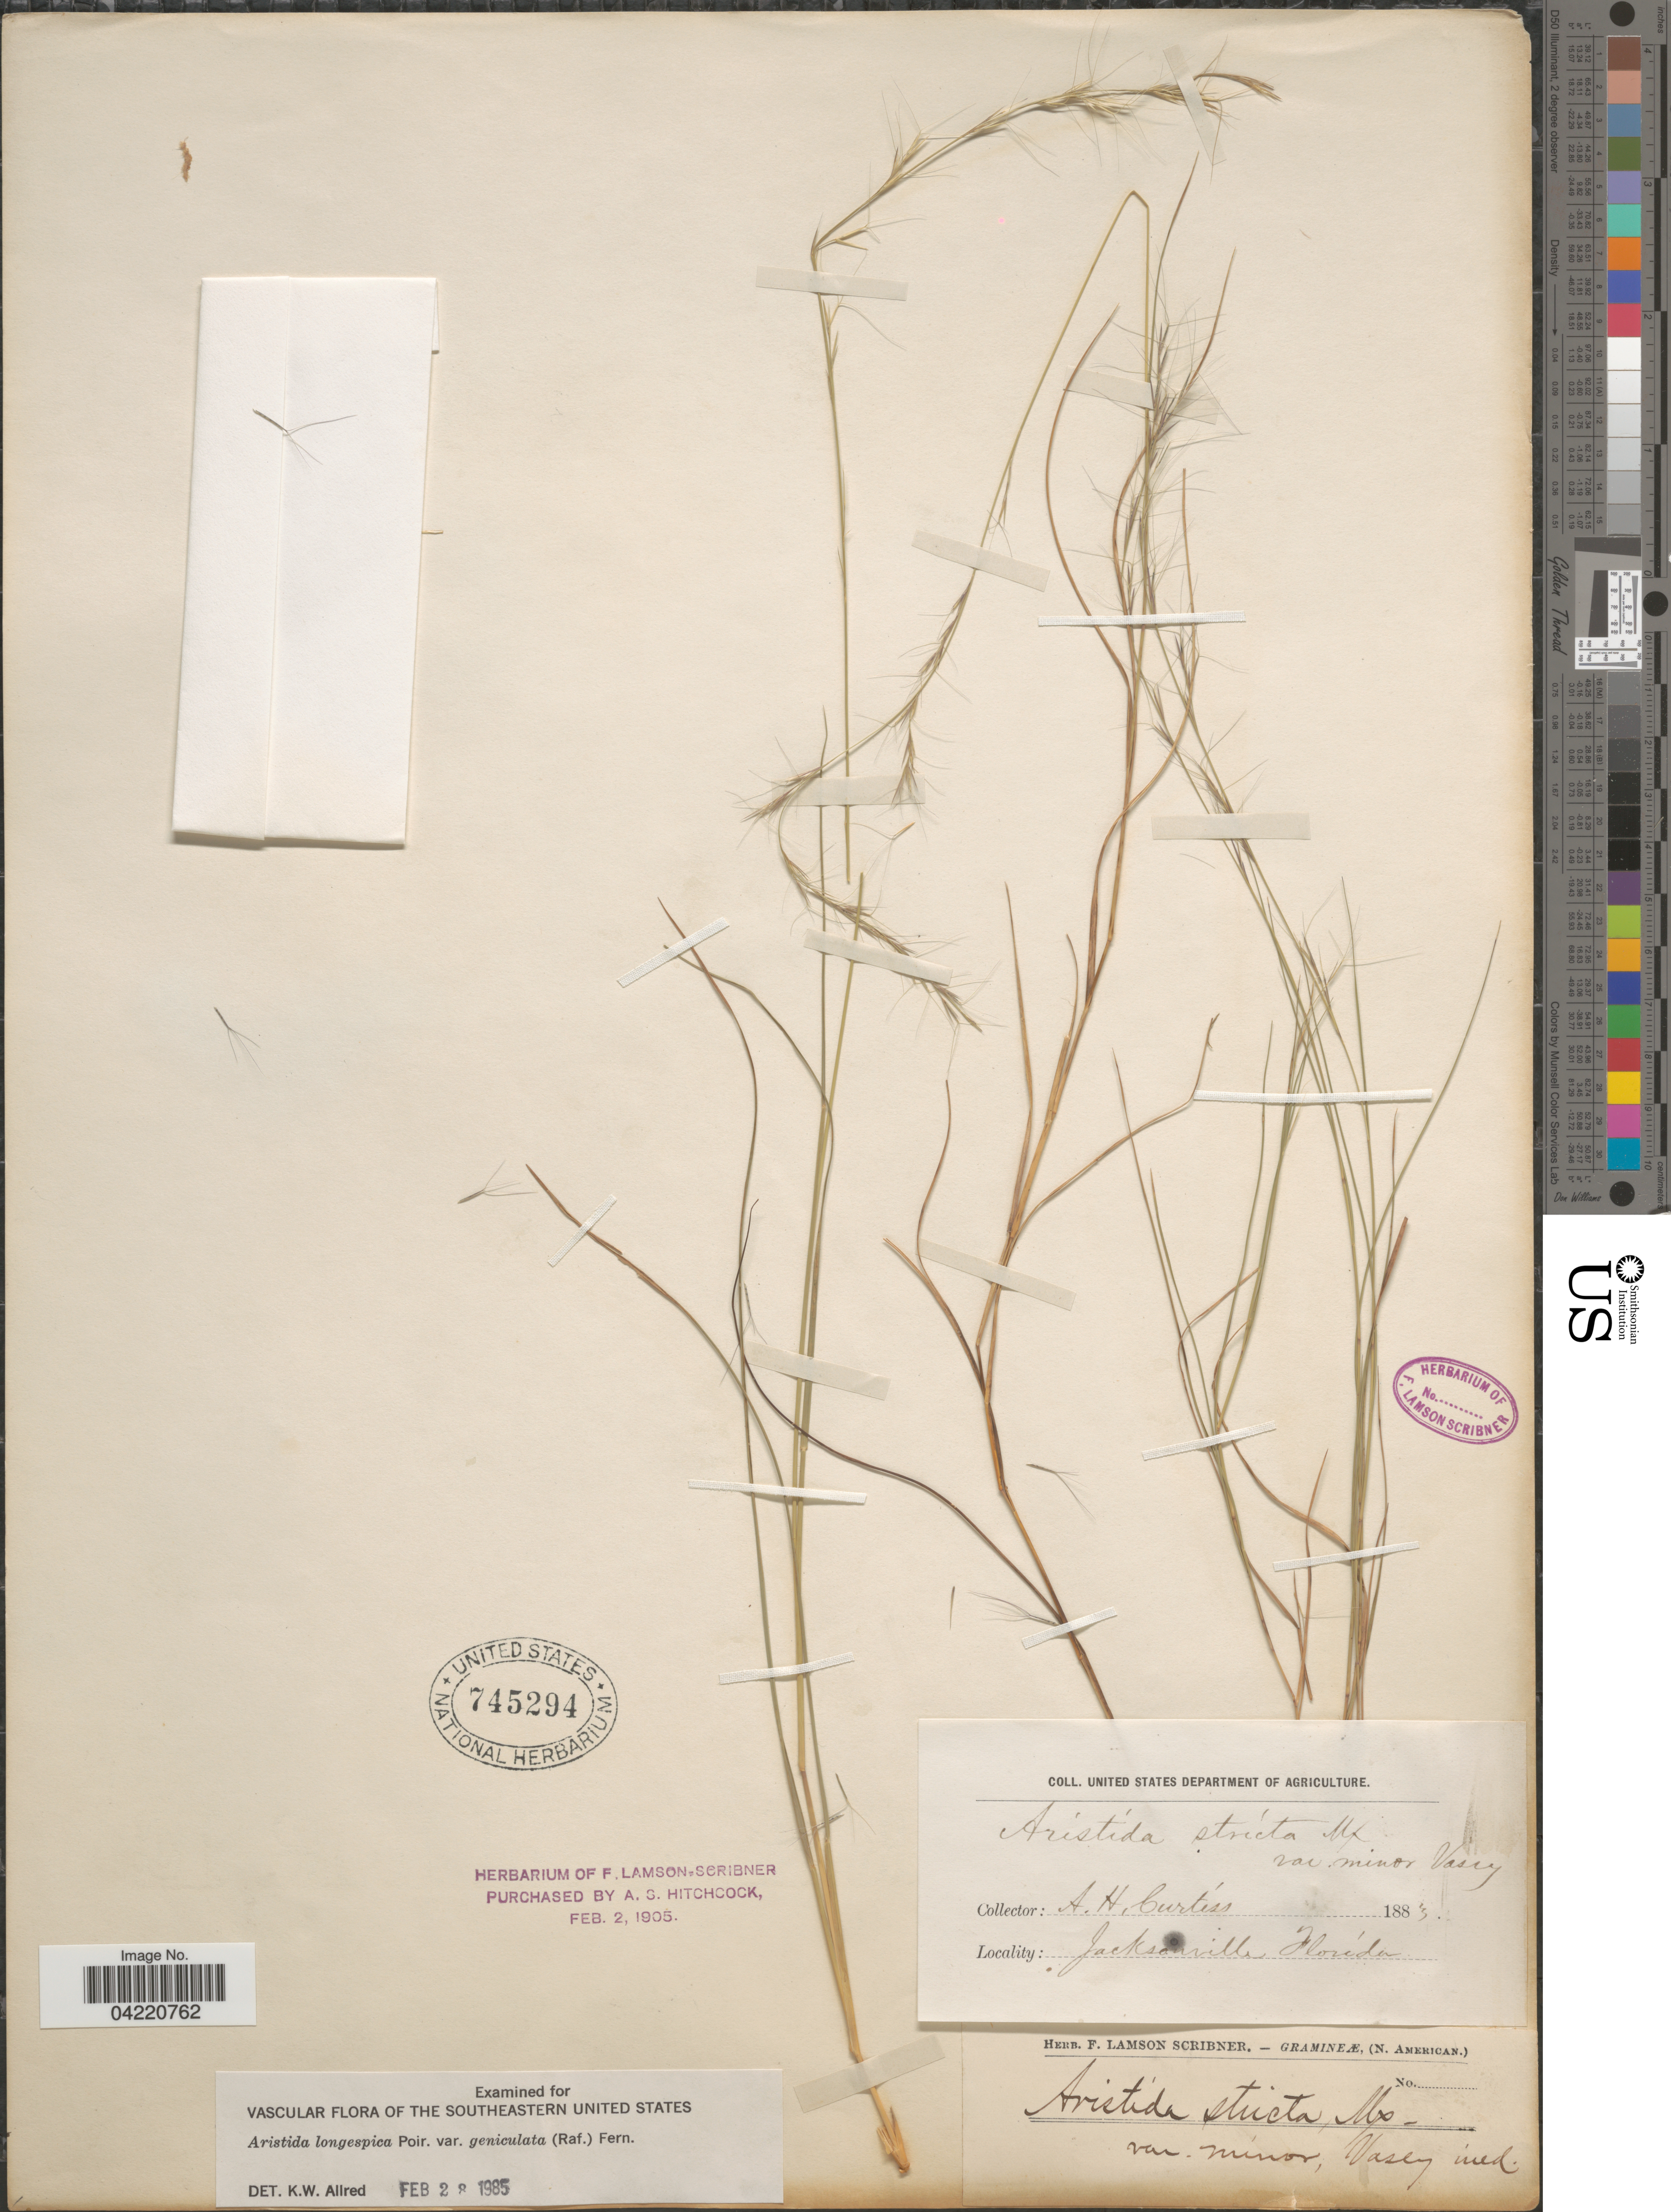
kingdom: Plantae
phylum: Tracheophyta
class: Liliopsida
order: Poales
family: Poaceae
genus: Aristida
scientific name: Aristida longespica var. geniculata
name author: (Raf.) Fernald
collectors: A. H. Curtiss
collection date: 1883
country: United States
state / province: Florida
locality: Jacksonville.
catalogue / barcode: US 745294